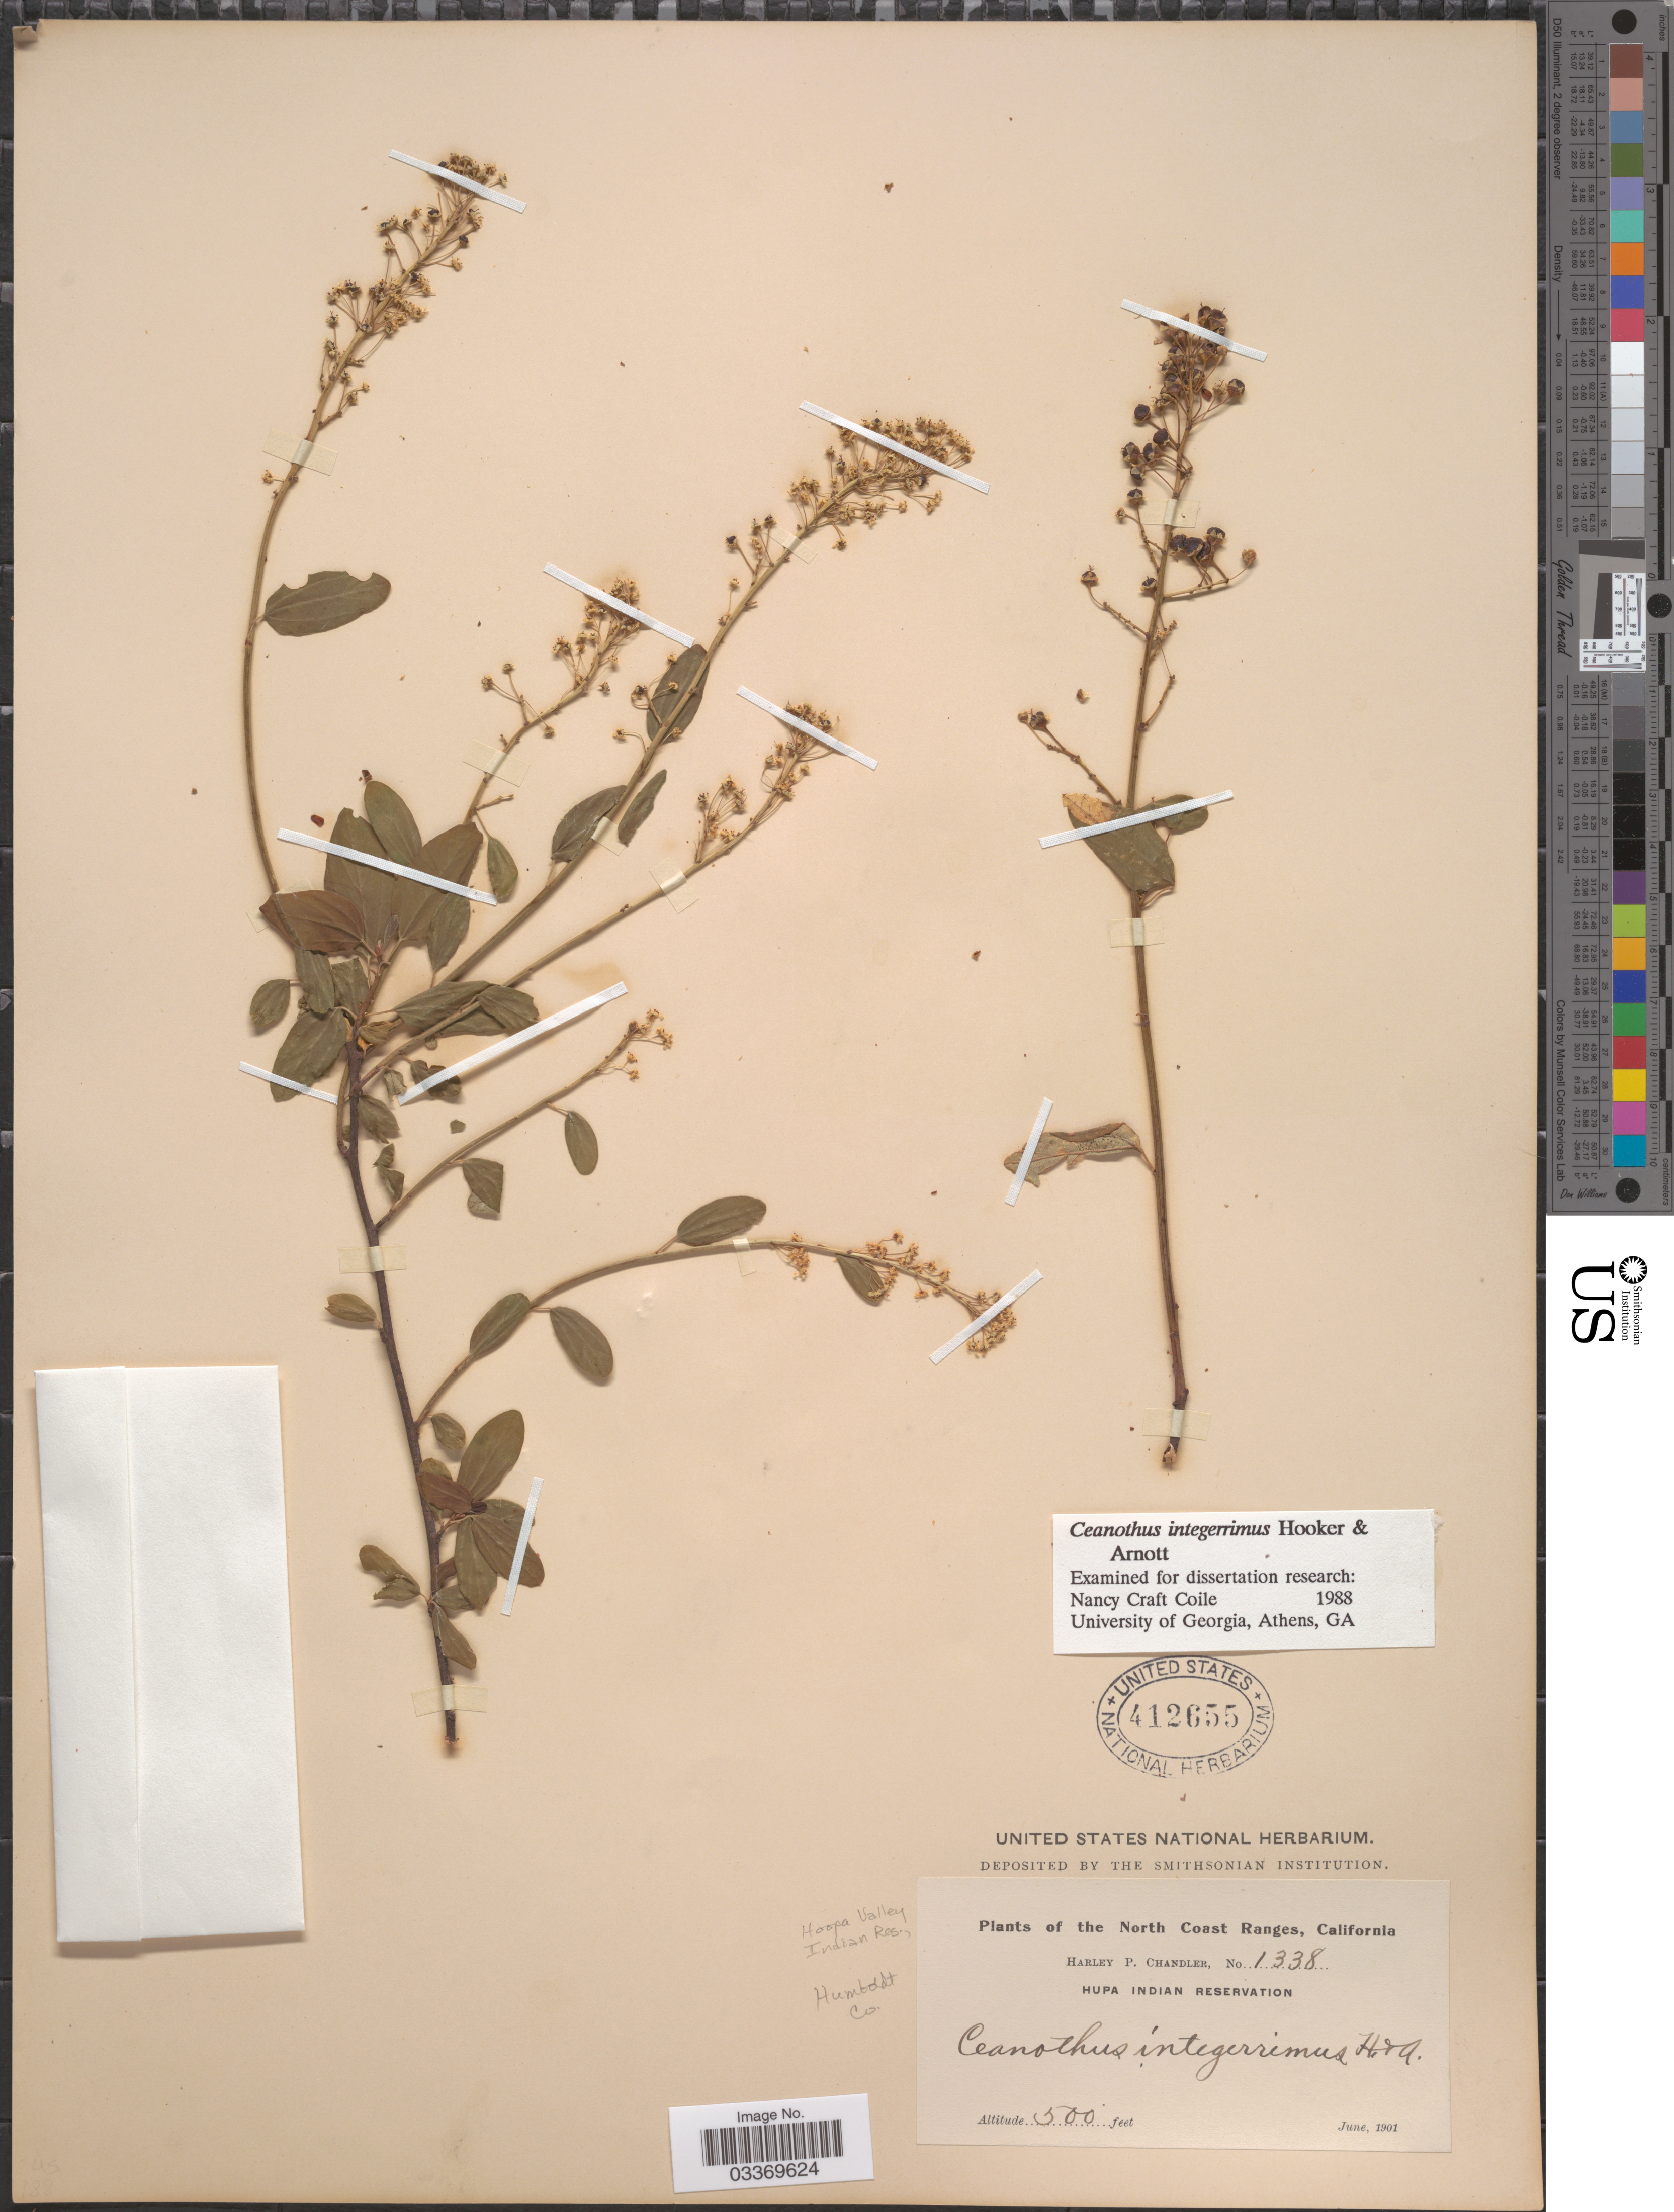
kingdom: Plantae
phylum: Tracheophyta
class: Magnoliopsida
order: Rosales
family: Rhamnaceae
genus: Ceanothus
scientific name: Ceanothus integerrimus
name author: Hook. & Arn.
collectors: H. Chandler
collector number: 1338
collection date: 1901-06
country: United States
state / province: California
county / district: Humboldt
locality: The North Coast Ranges, Hupa Indian Reservation, Hoopa Valley Indian Res., Humboldt Co.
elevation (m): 152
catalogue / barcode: US 412655